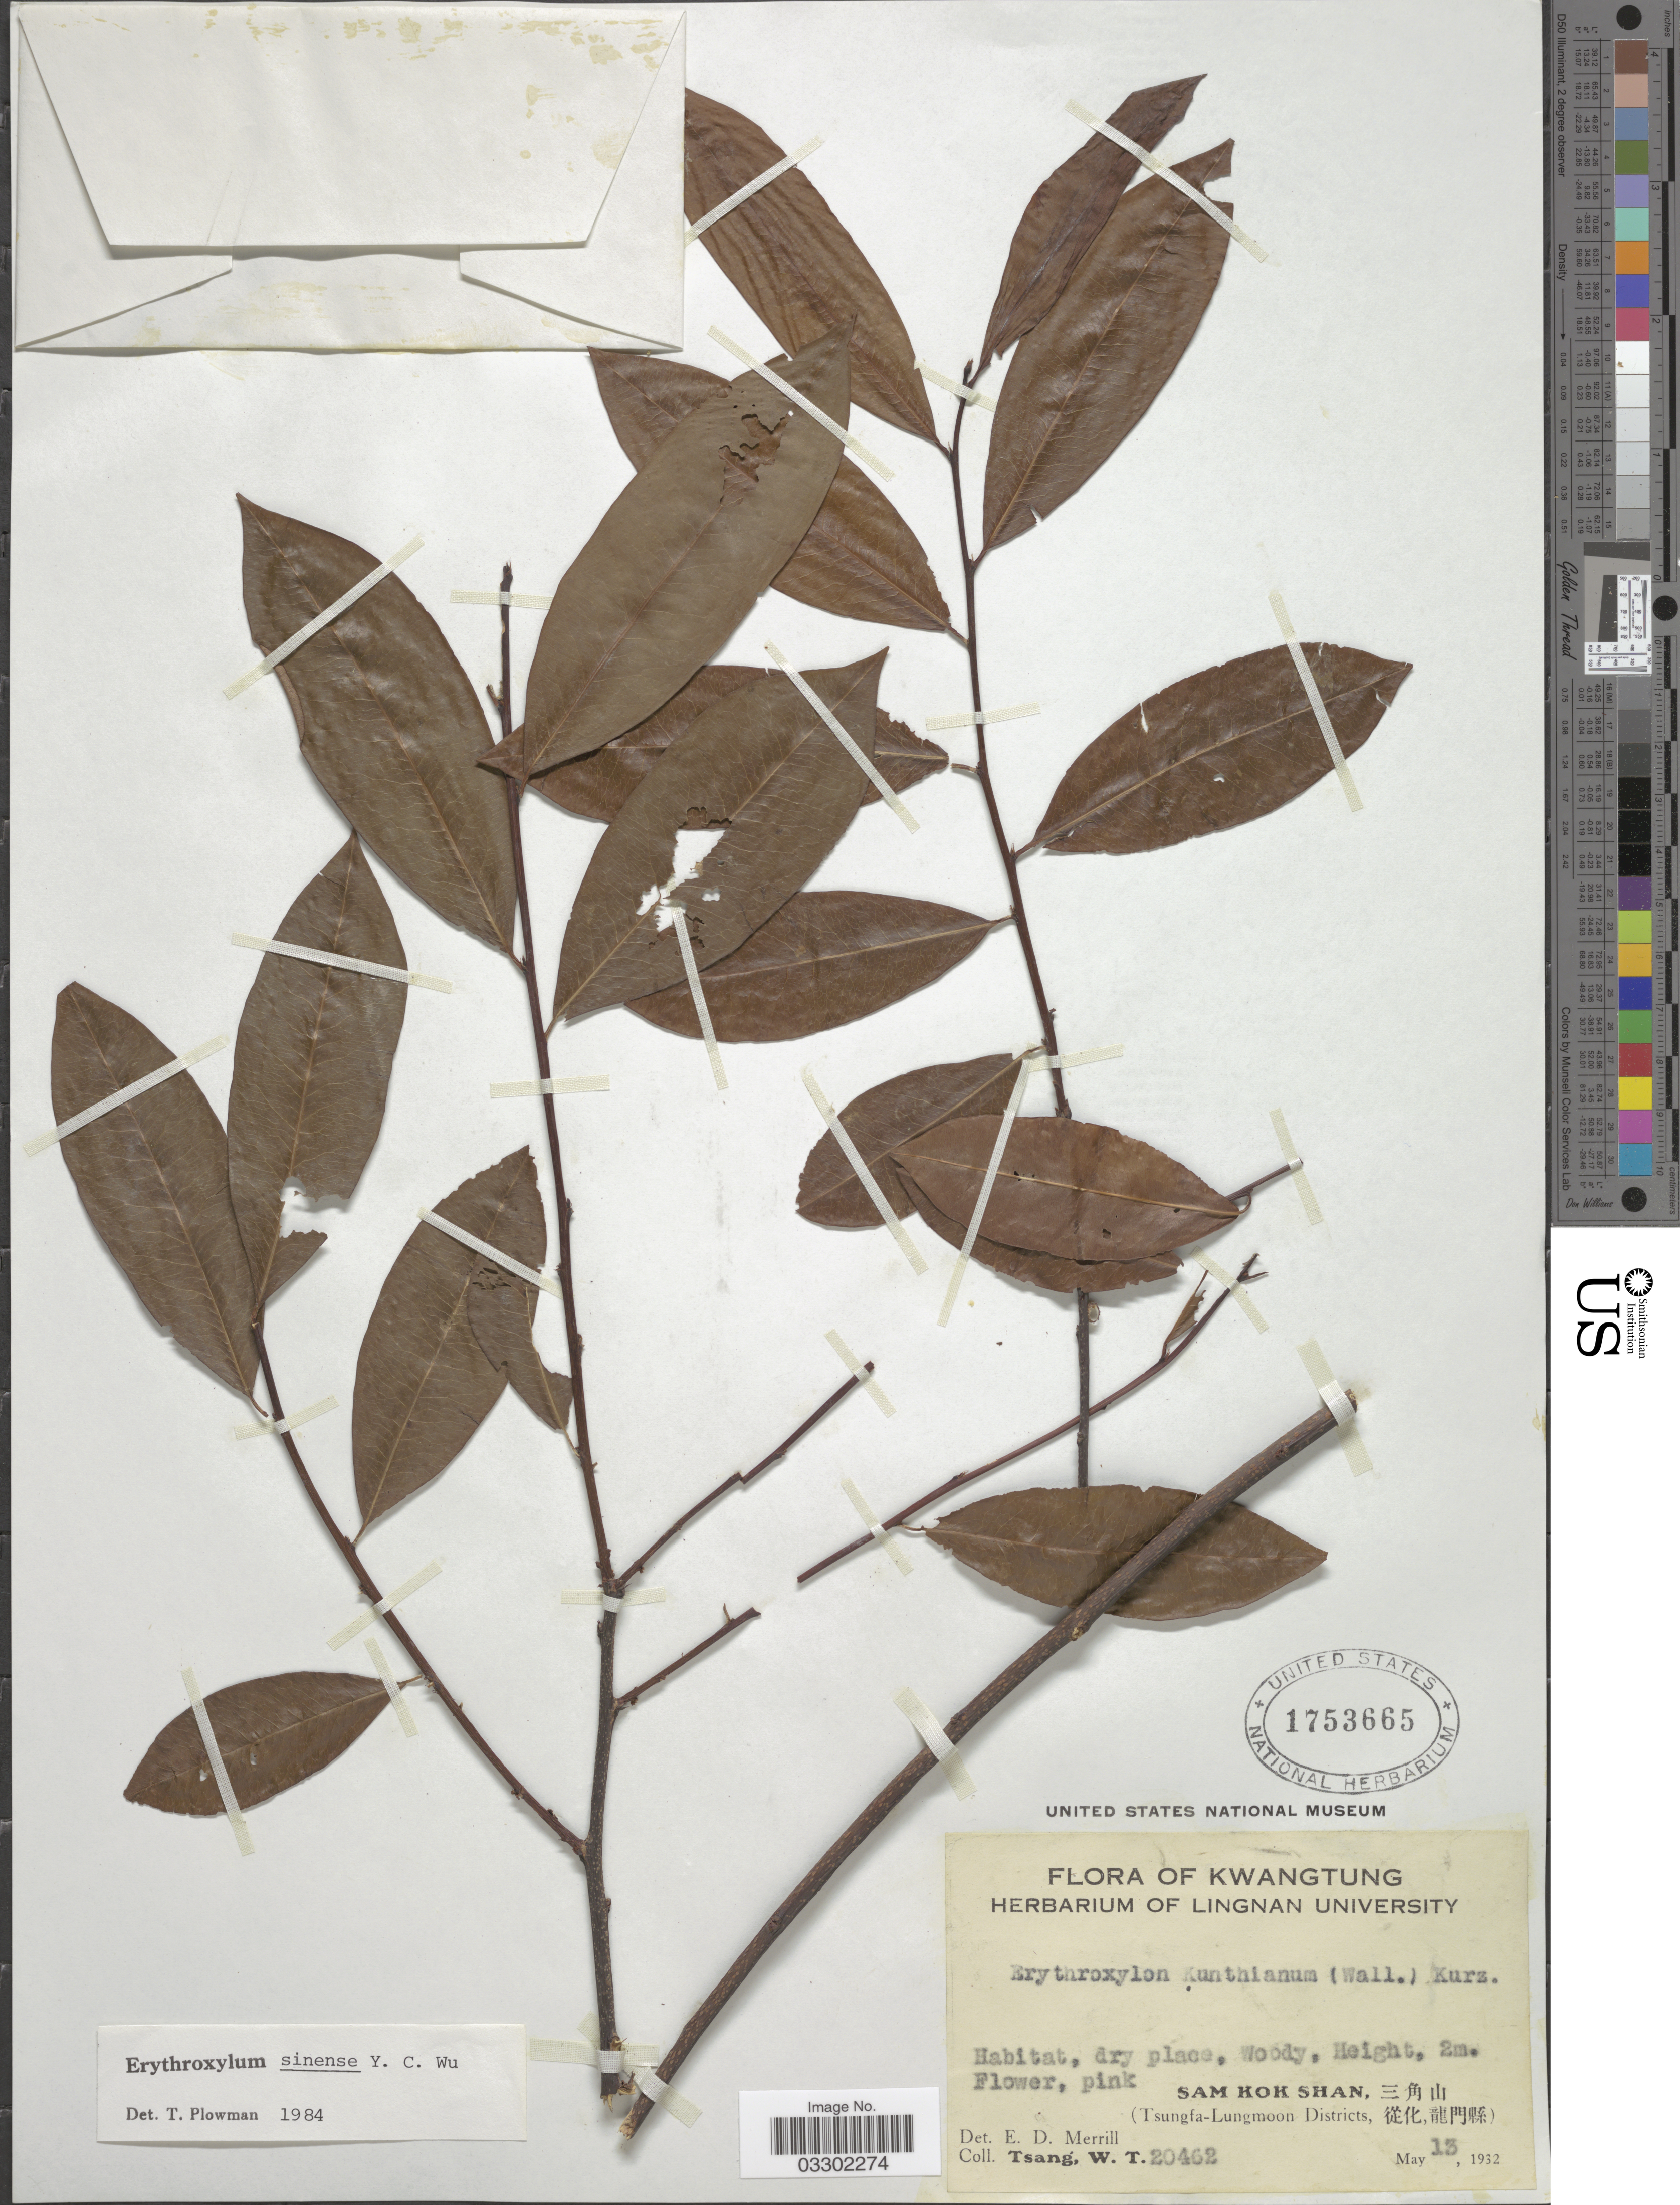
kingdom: Plantae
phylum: Tracheophyta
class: Magnoliopsida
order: Malpighiales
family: Erythroxylaceae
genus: Erythroxylum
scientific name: Erythroxylum sinense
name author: Y.C. Wu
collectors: W. T. Tsang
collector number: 20462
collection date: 1932-05-13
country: China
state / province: Guangdong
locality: Kwatung,Sam Kok Shan, (Tsungfa-Lungmoon District.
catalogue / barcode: US 1753665